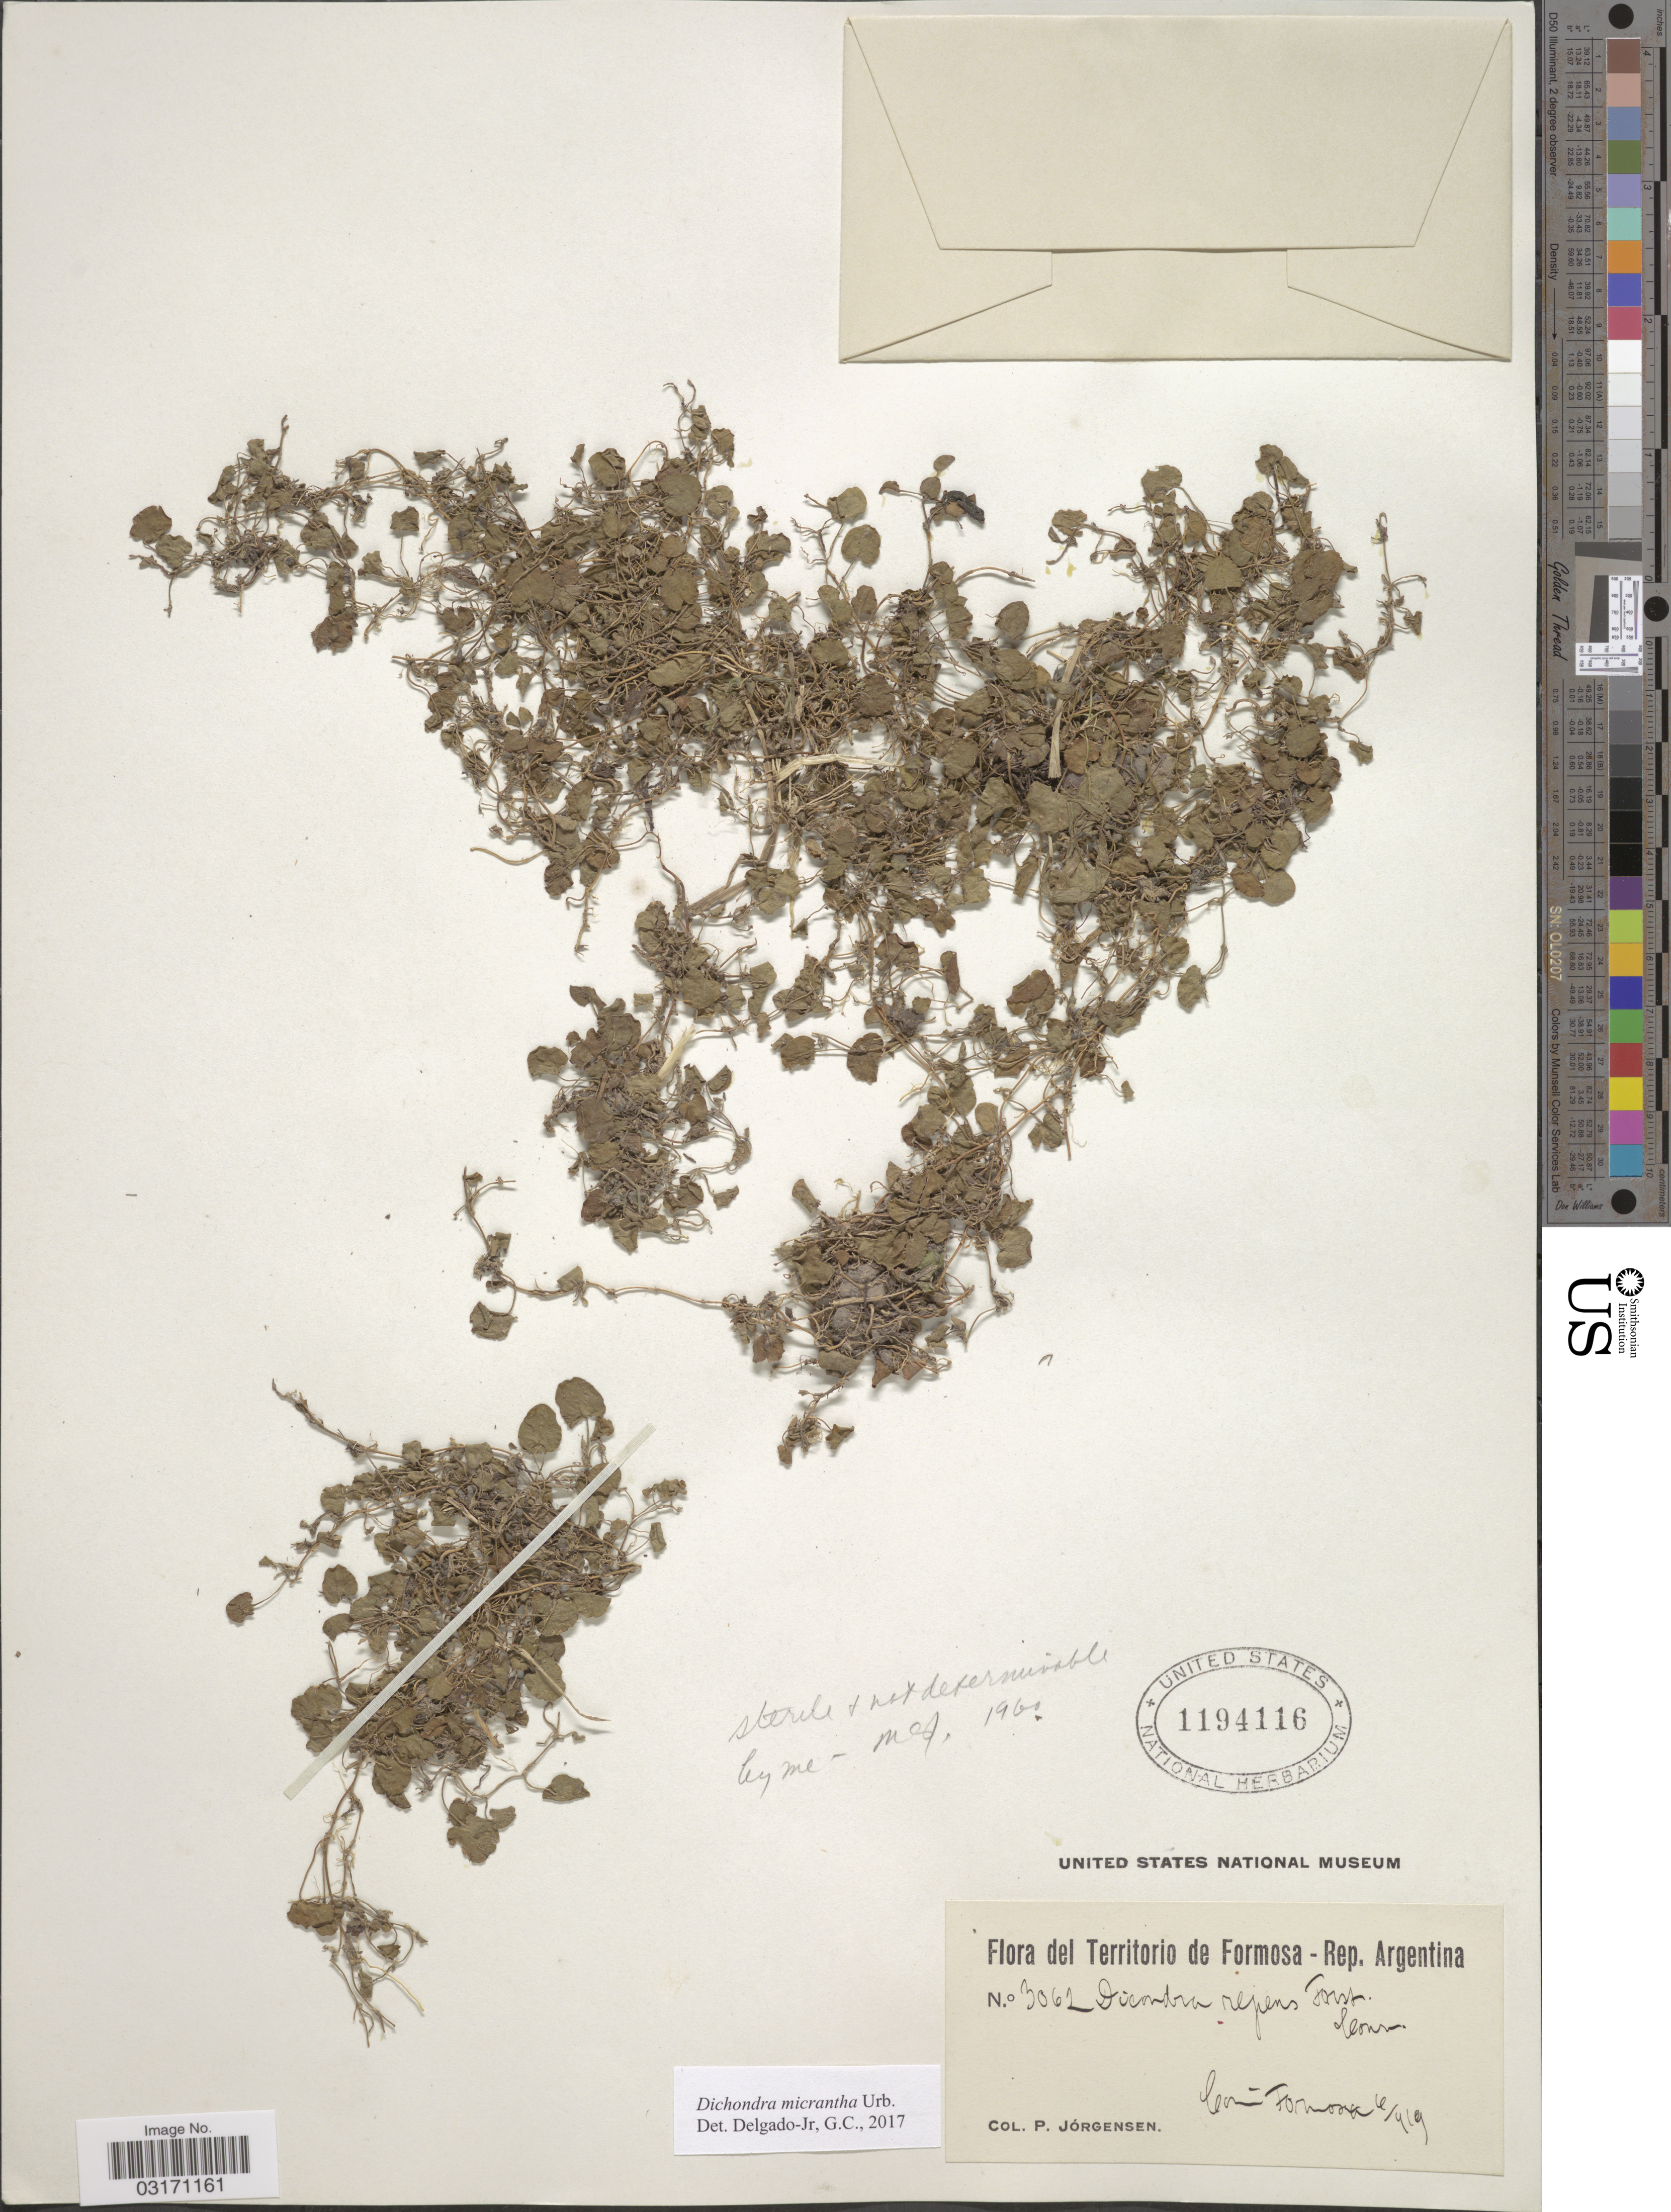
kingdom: Plantae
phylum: Tracheophyta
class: Magnoliopsida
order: Solanales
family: Convolvulaceae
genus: Dichondra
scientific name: Dichondra micrantha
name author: Urb.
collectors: P. Jörgensen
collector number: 3062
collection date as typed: Transcribed d/m/y: 6/4/19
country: Argentina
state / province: Formosa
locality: Cerro Formosa.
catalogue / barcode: US 1194116